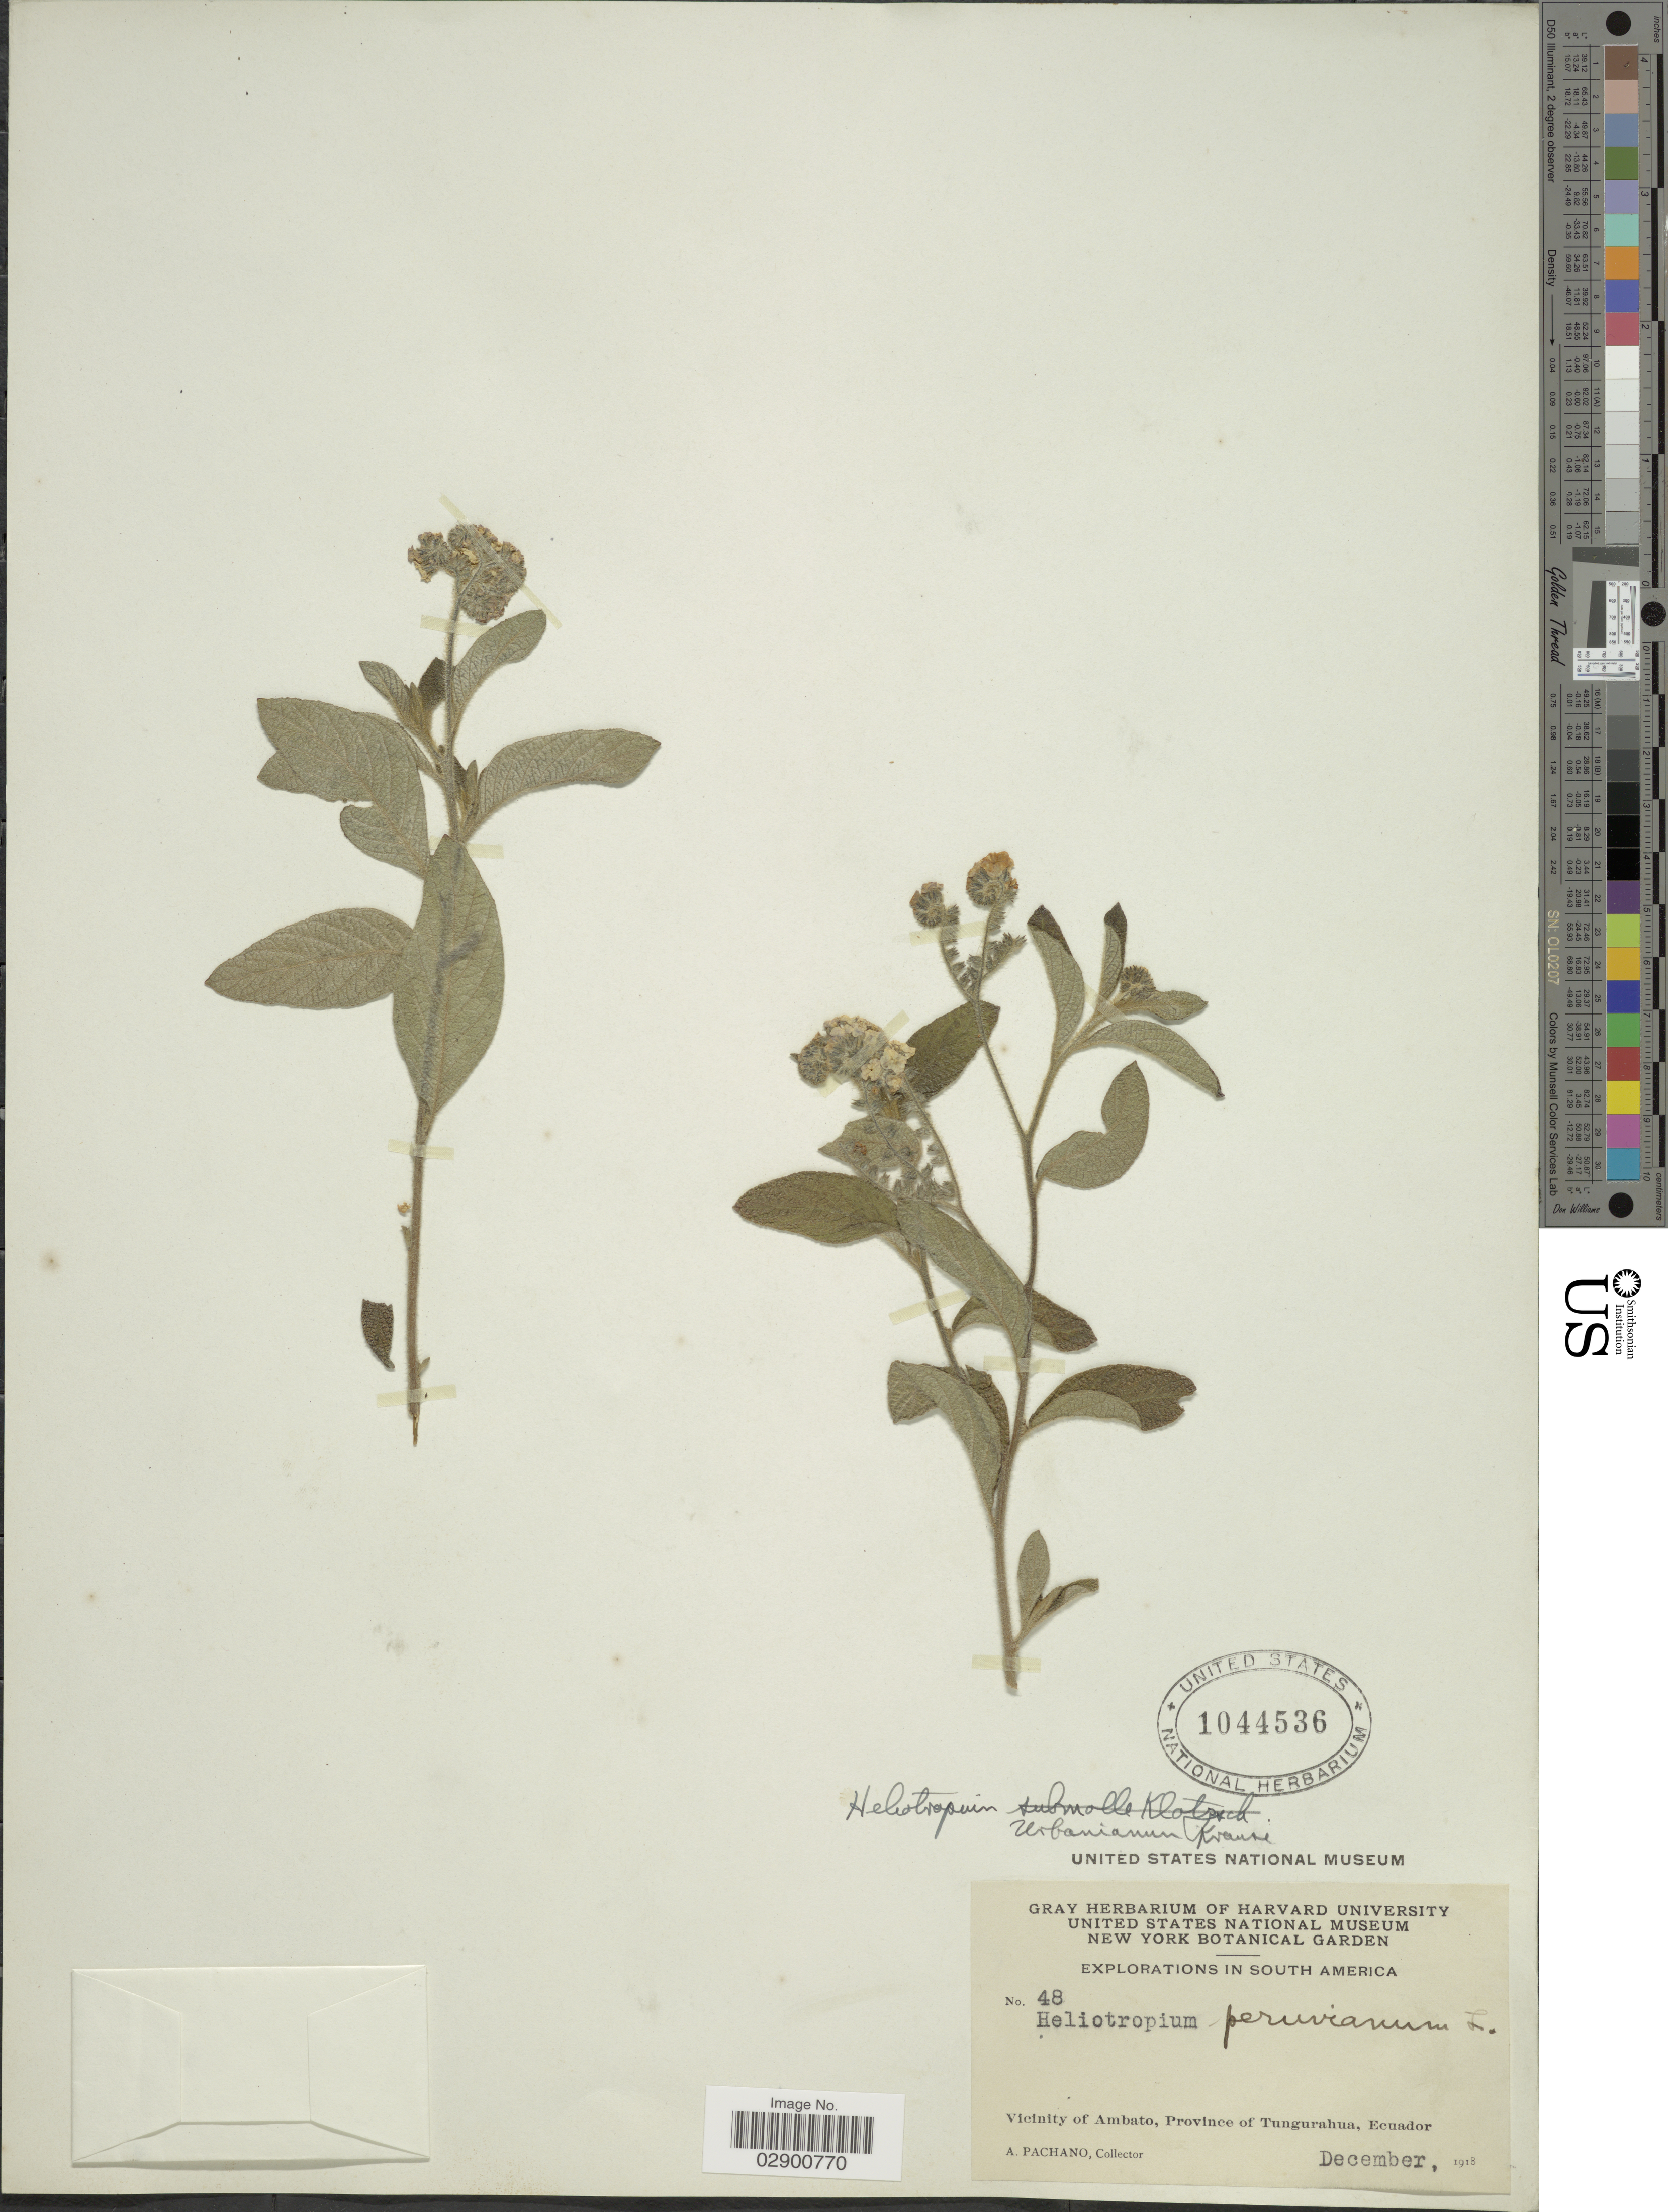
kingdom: Plantae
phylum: Tracheophyta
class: Magnoliopsida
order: Boraginales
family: Heliotropiaceae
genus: Heliotropium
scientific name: Heliotropium urbanianum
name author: K. Krause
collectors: A. Pachano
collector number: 48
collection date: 1918-12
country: Ecuador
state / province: Tungurahua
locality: Vicinity of Ambato, Province of Tungurahua.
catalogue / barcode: US 1044536